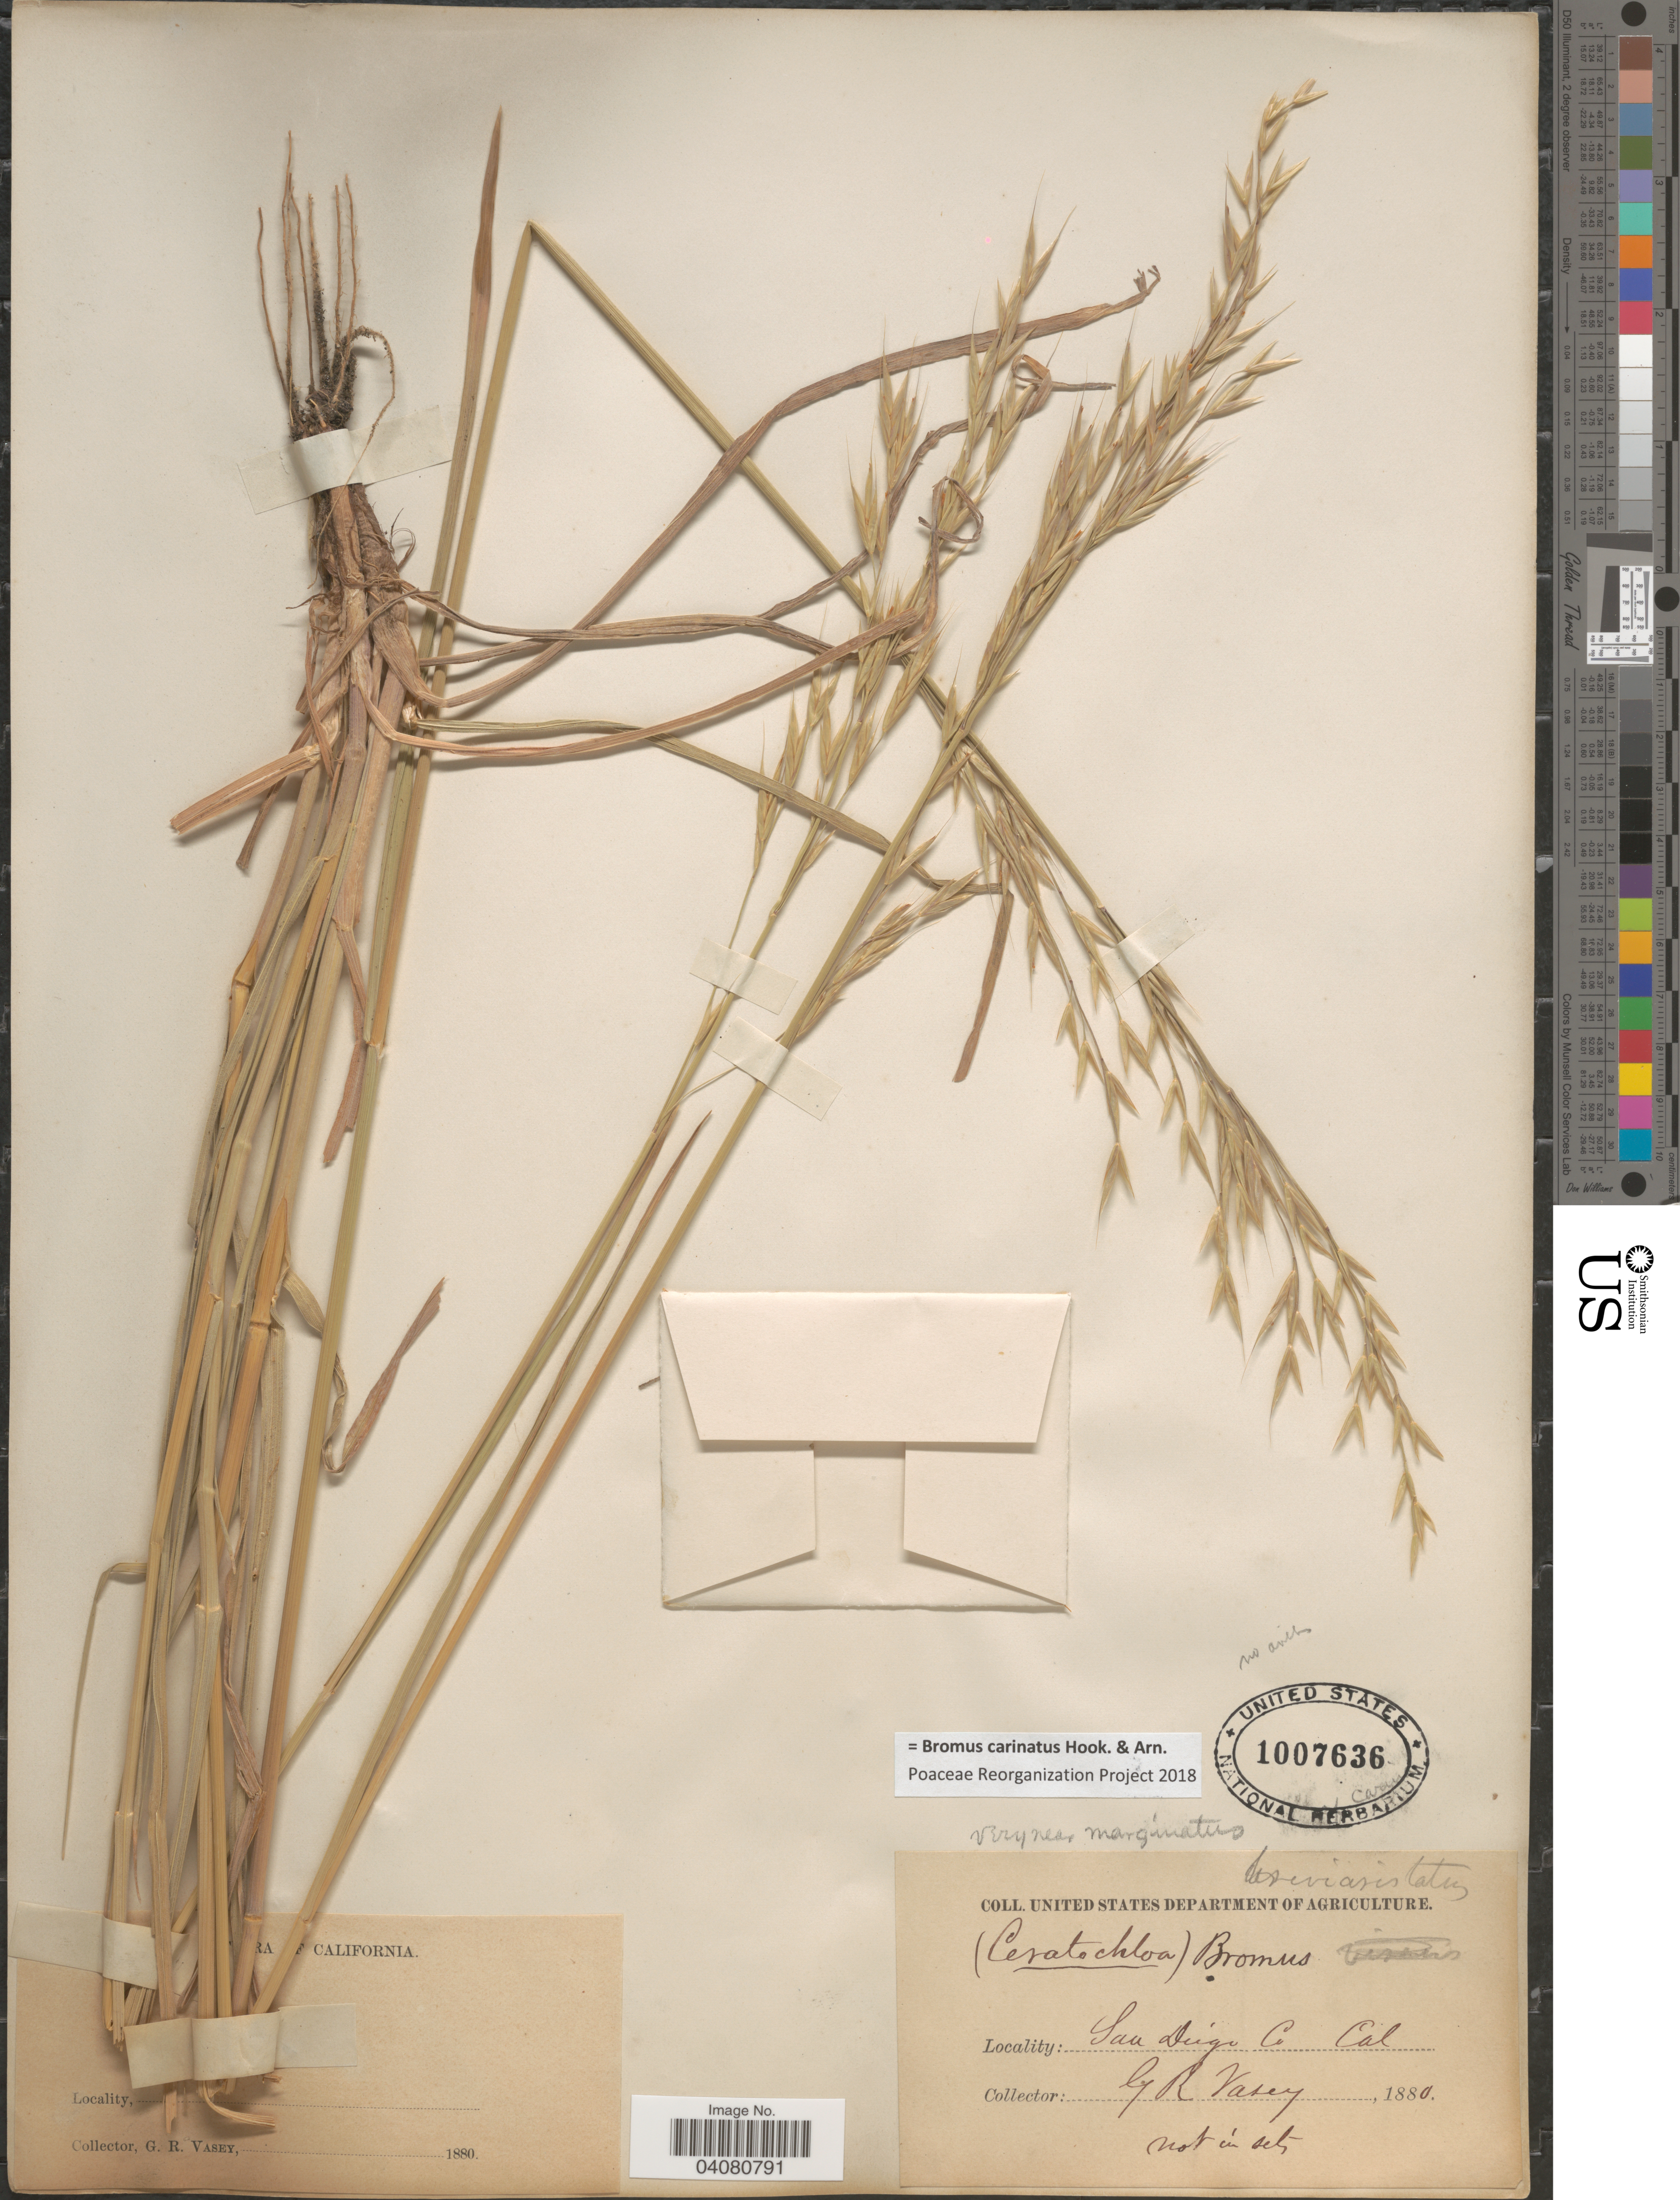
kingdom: Plantae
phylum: Tracheophyta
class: Liliopsida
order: Poales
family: Poaceae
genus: Bromus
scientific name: Bromus carinatus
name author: Hook. & Arn.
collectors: G. R. Vasey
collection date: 1880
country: United States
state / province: California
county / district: San Diego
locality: San Diego Co.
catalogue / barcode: US 1007636